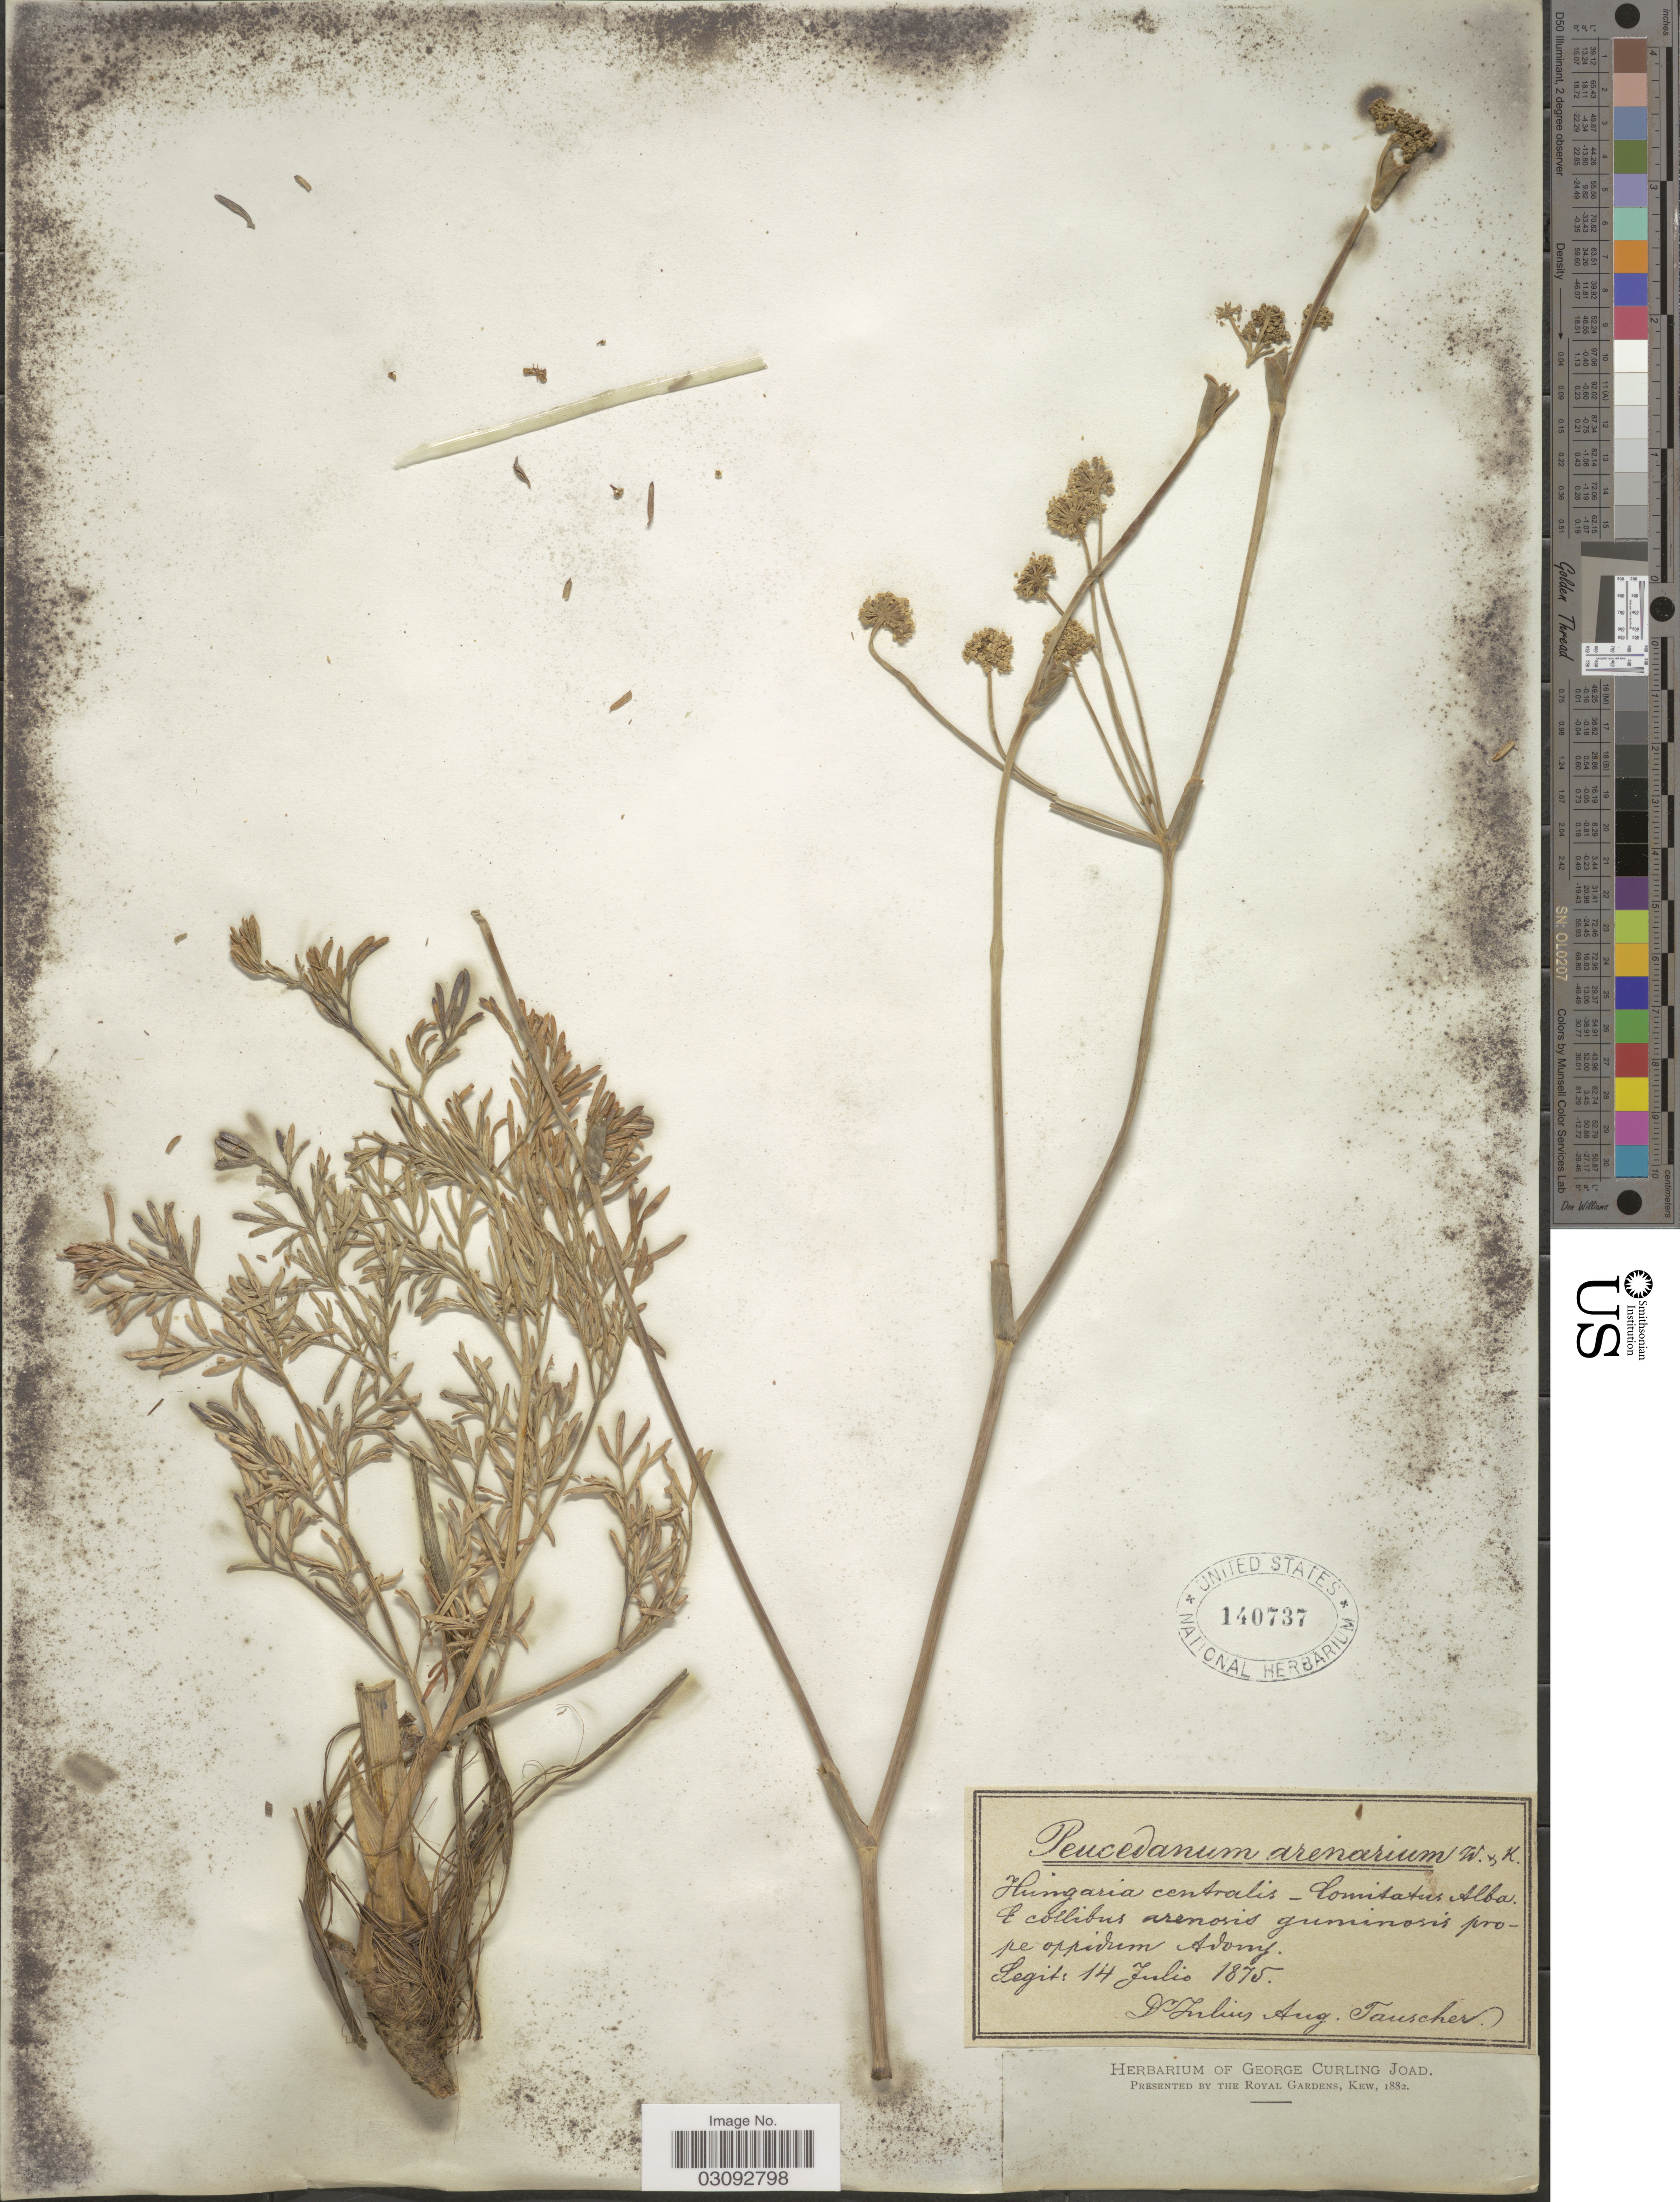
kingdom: Plantae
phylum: Tracheophyta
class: Magnoliopsida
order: Apiales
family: Apiaceae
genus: Peucedanum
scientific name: Peucedanum arenarium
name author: Waldst. & Kit.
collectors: J. Tauscher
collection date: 1875-07-14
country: Hungary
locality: In collibus arenosis guminosis prope oppidum Adony.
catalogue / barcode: US 140737